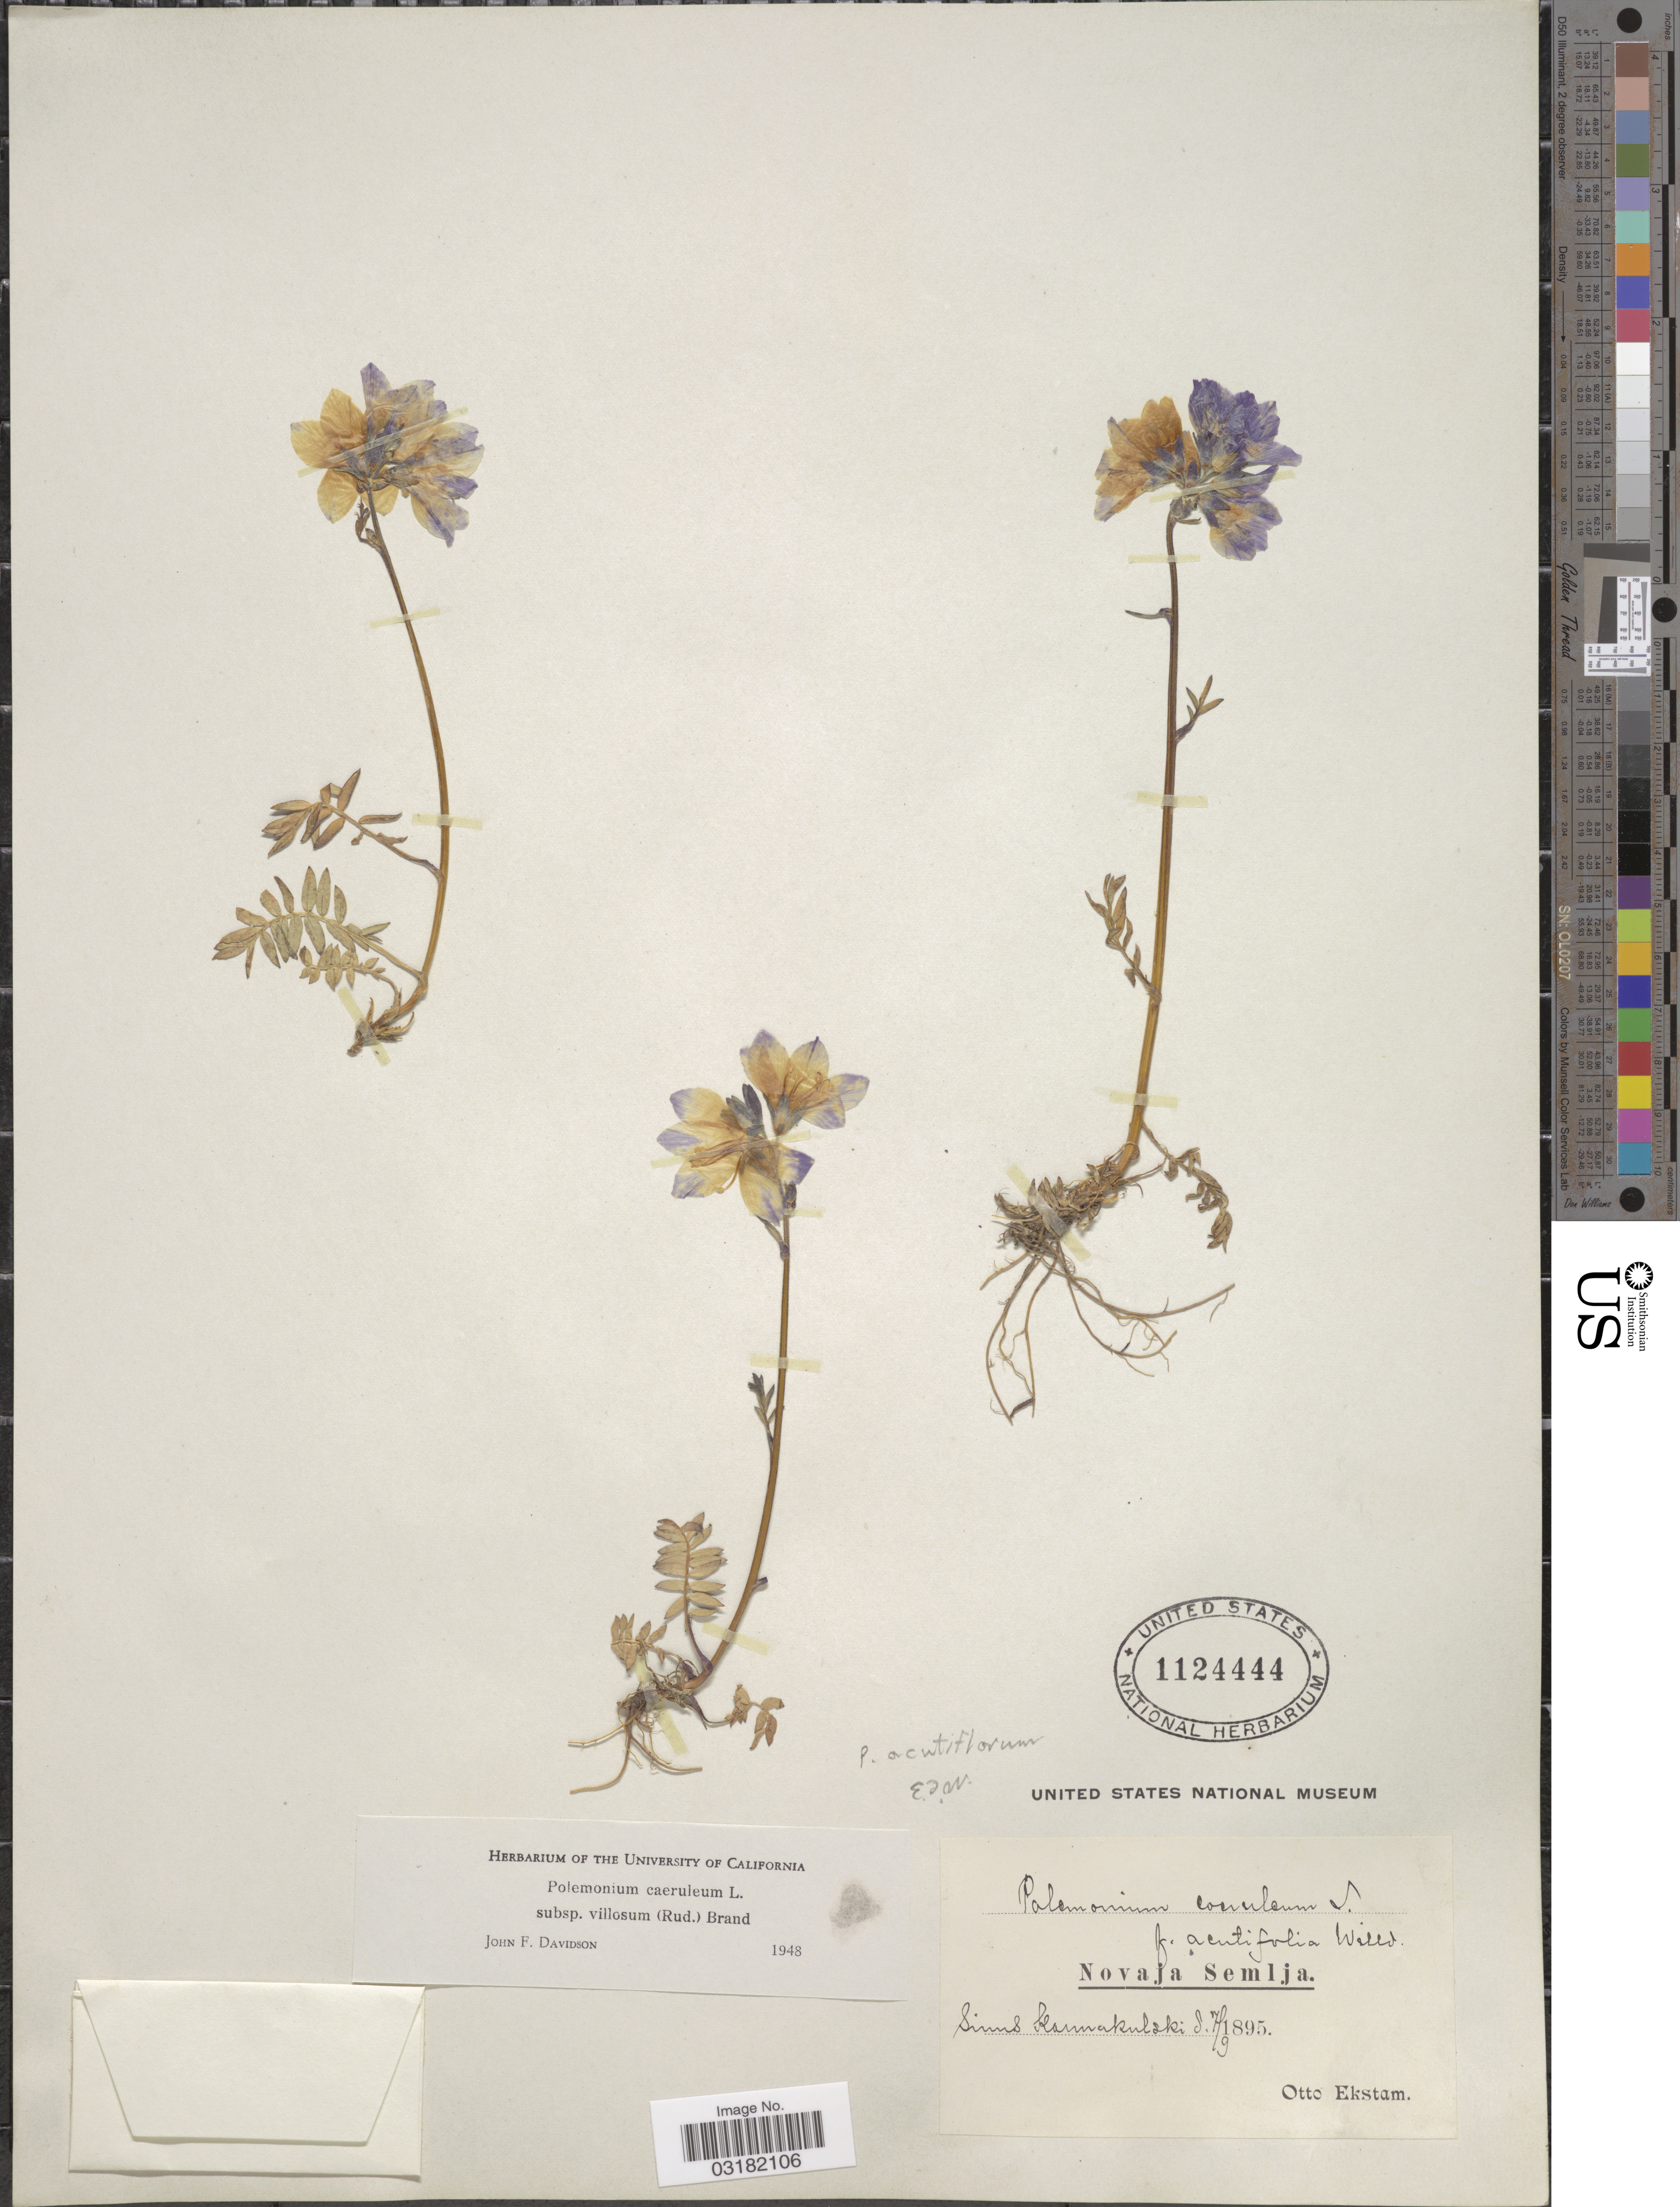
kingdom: Plantae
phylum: Tracheophyta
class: Magnoliopsida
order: Ericales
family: Polemoniaceae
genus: Polemonium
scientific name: Polemonium caeruleum subsp. villosum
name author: (Rudolph ex Georgi) Brand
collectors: O. Ekstam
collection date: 1895-09-07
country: Russian Federation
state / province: Arkhangelsk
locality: Novaja Semlja. Karmakulski Is.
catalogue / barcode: US 1124444